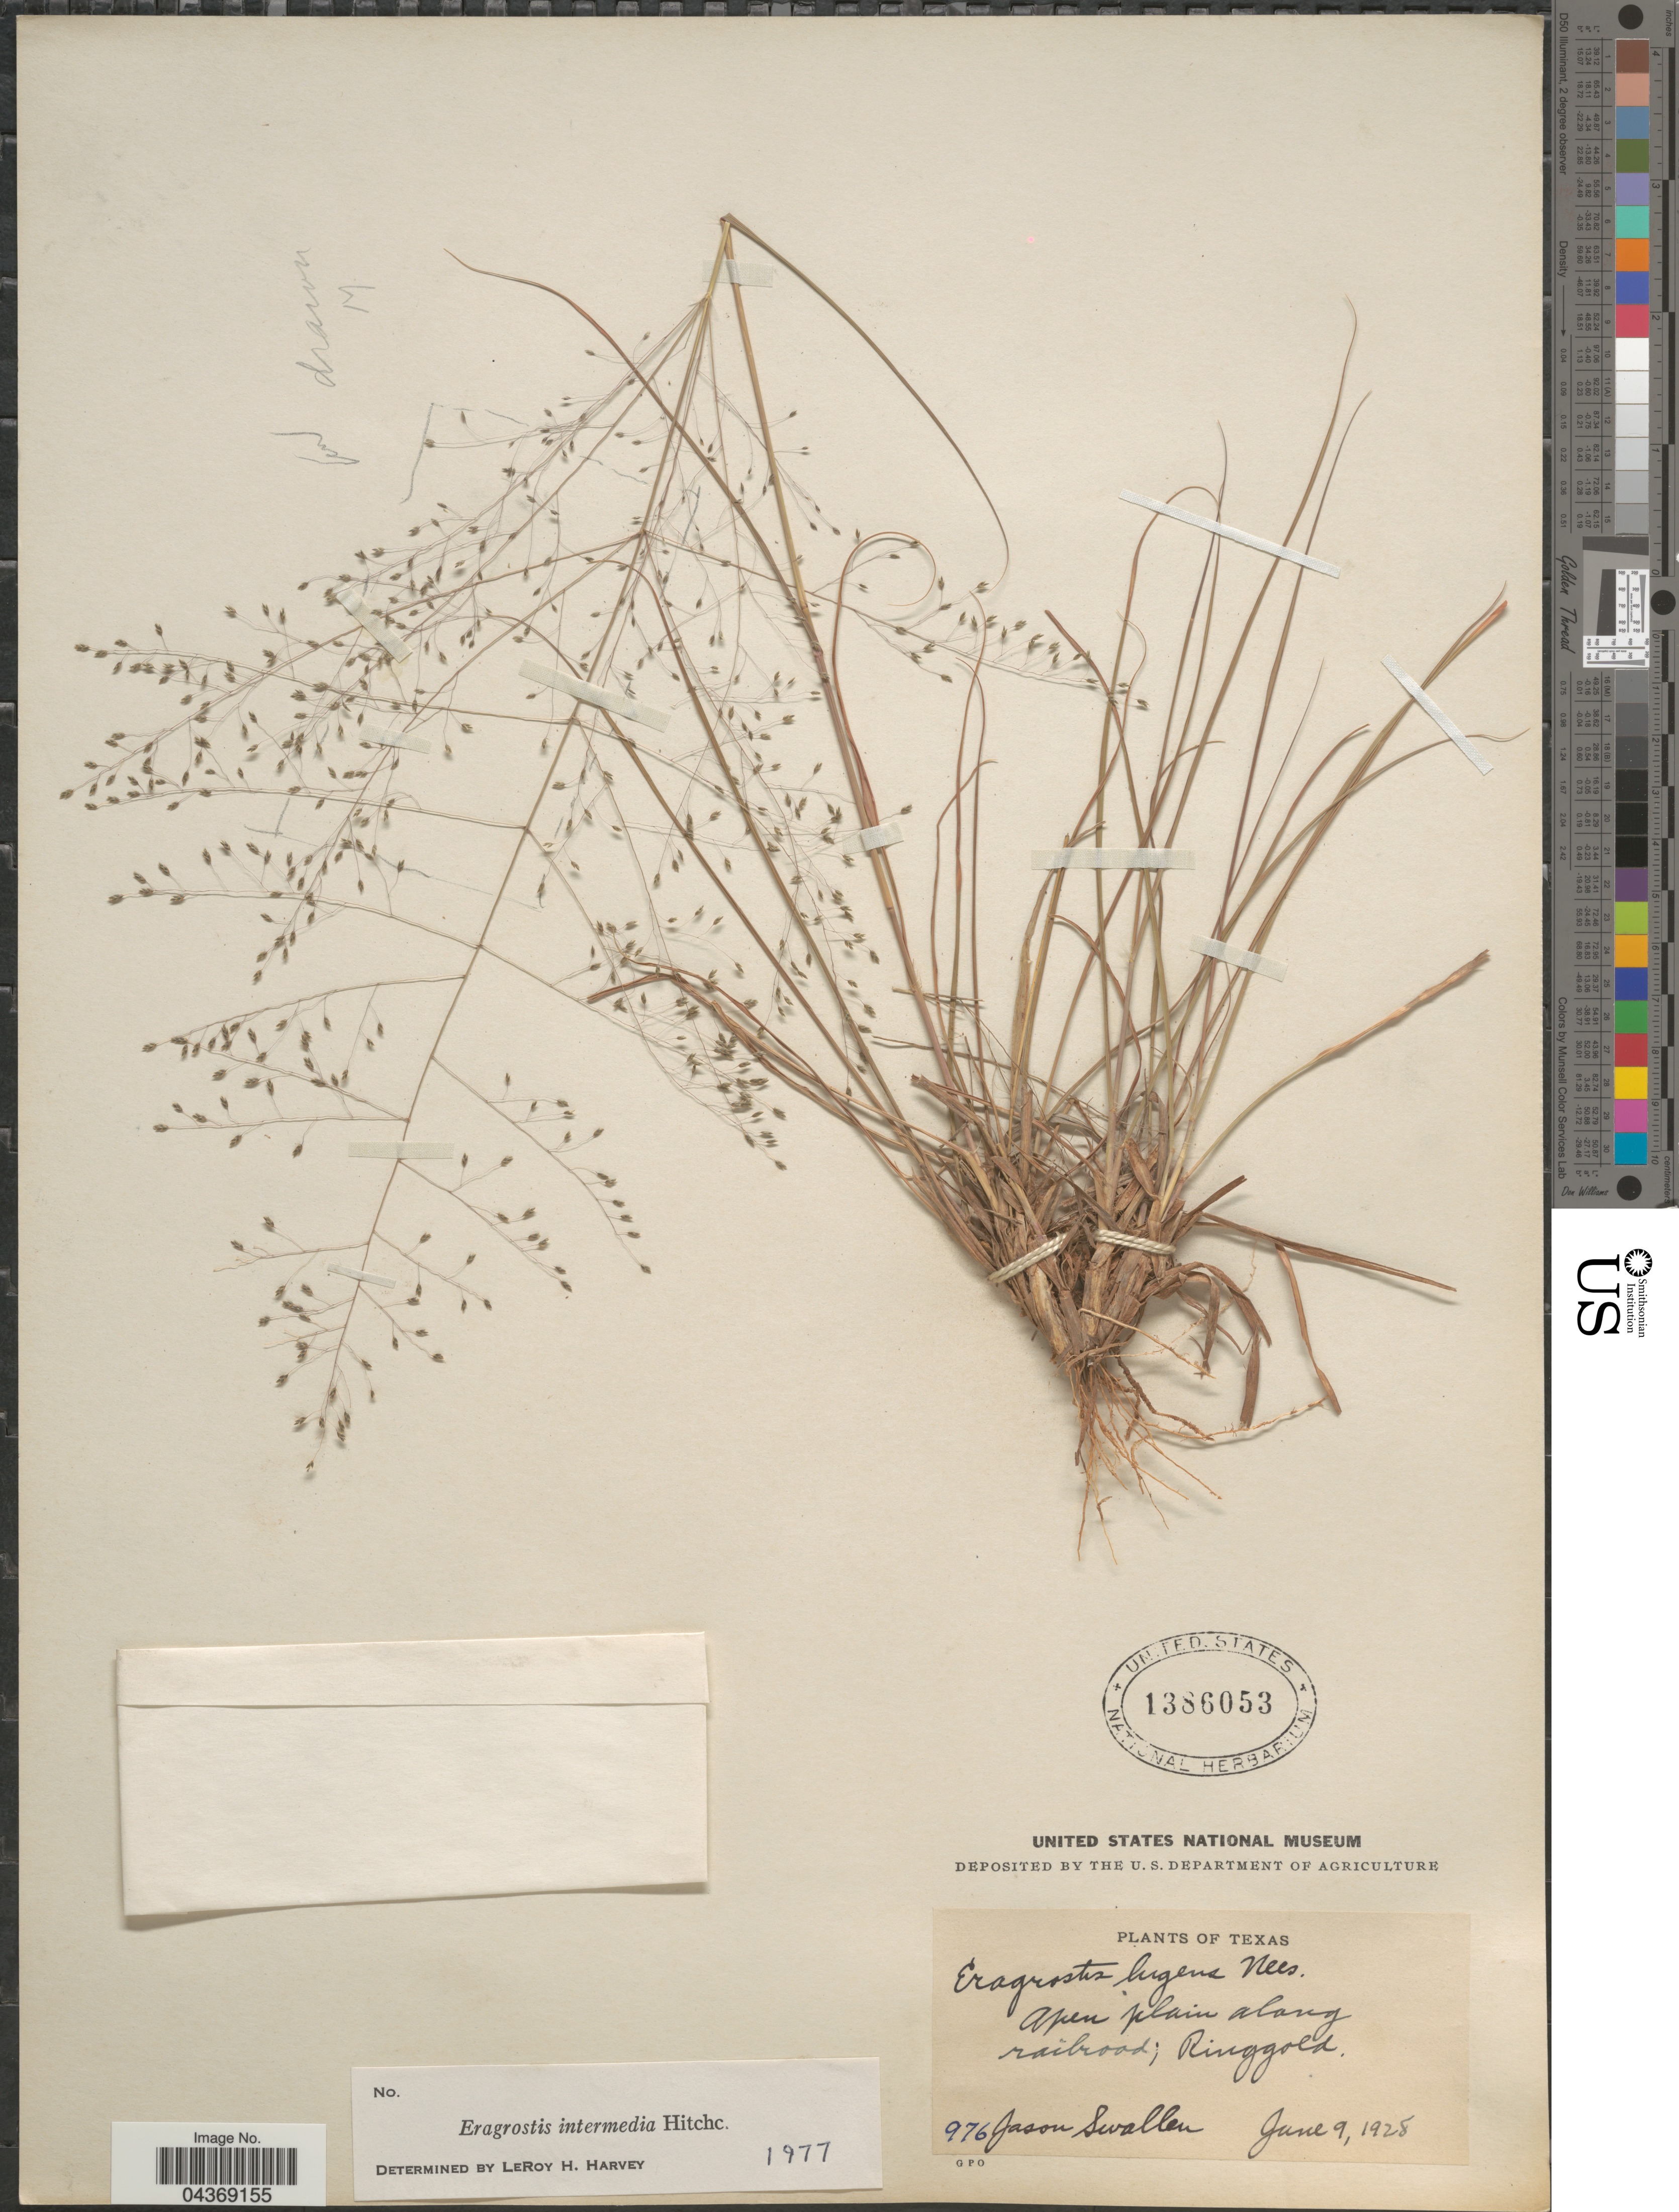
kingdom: Plantae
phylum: Tracheophyta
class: Liliopsida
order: Poales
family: Poaceae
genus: Eragrostis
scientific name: Eragrostis intermedia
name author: Hitchc.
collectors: J. R. Swallen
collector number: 976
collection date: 1928-06-09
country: United States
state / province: Texas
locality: Open plain along railroad; Ringgold.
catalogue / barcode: US 1386053